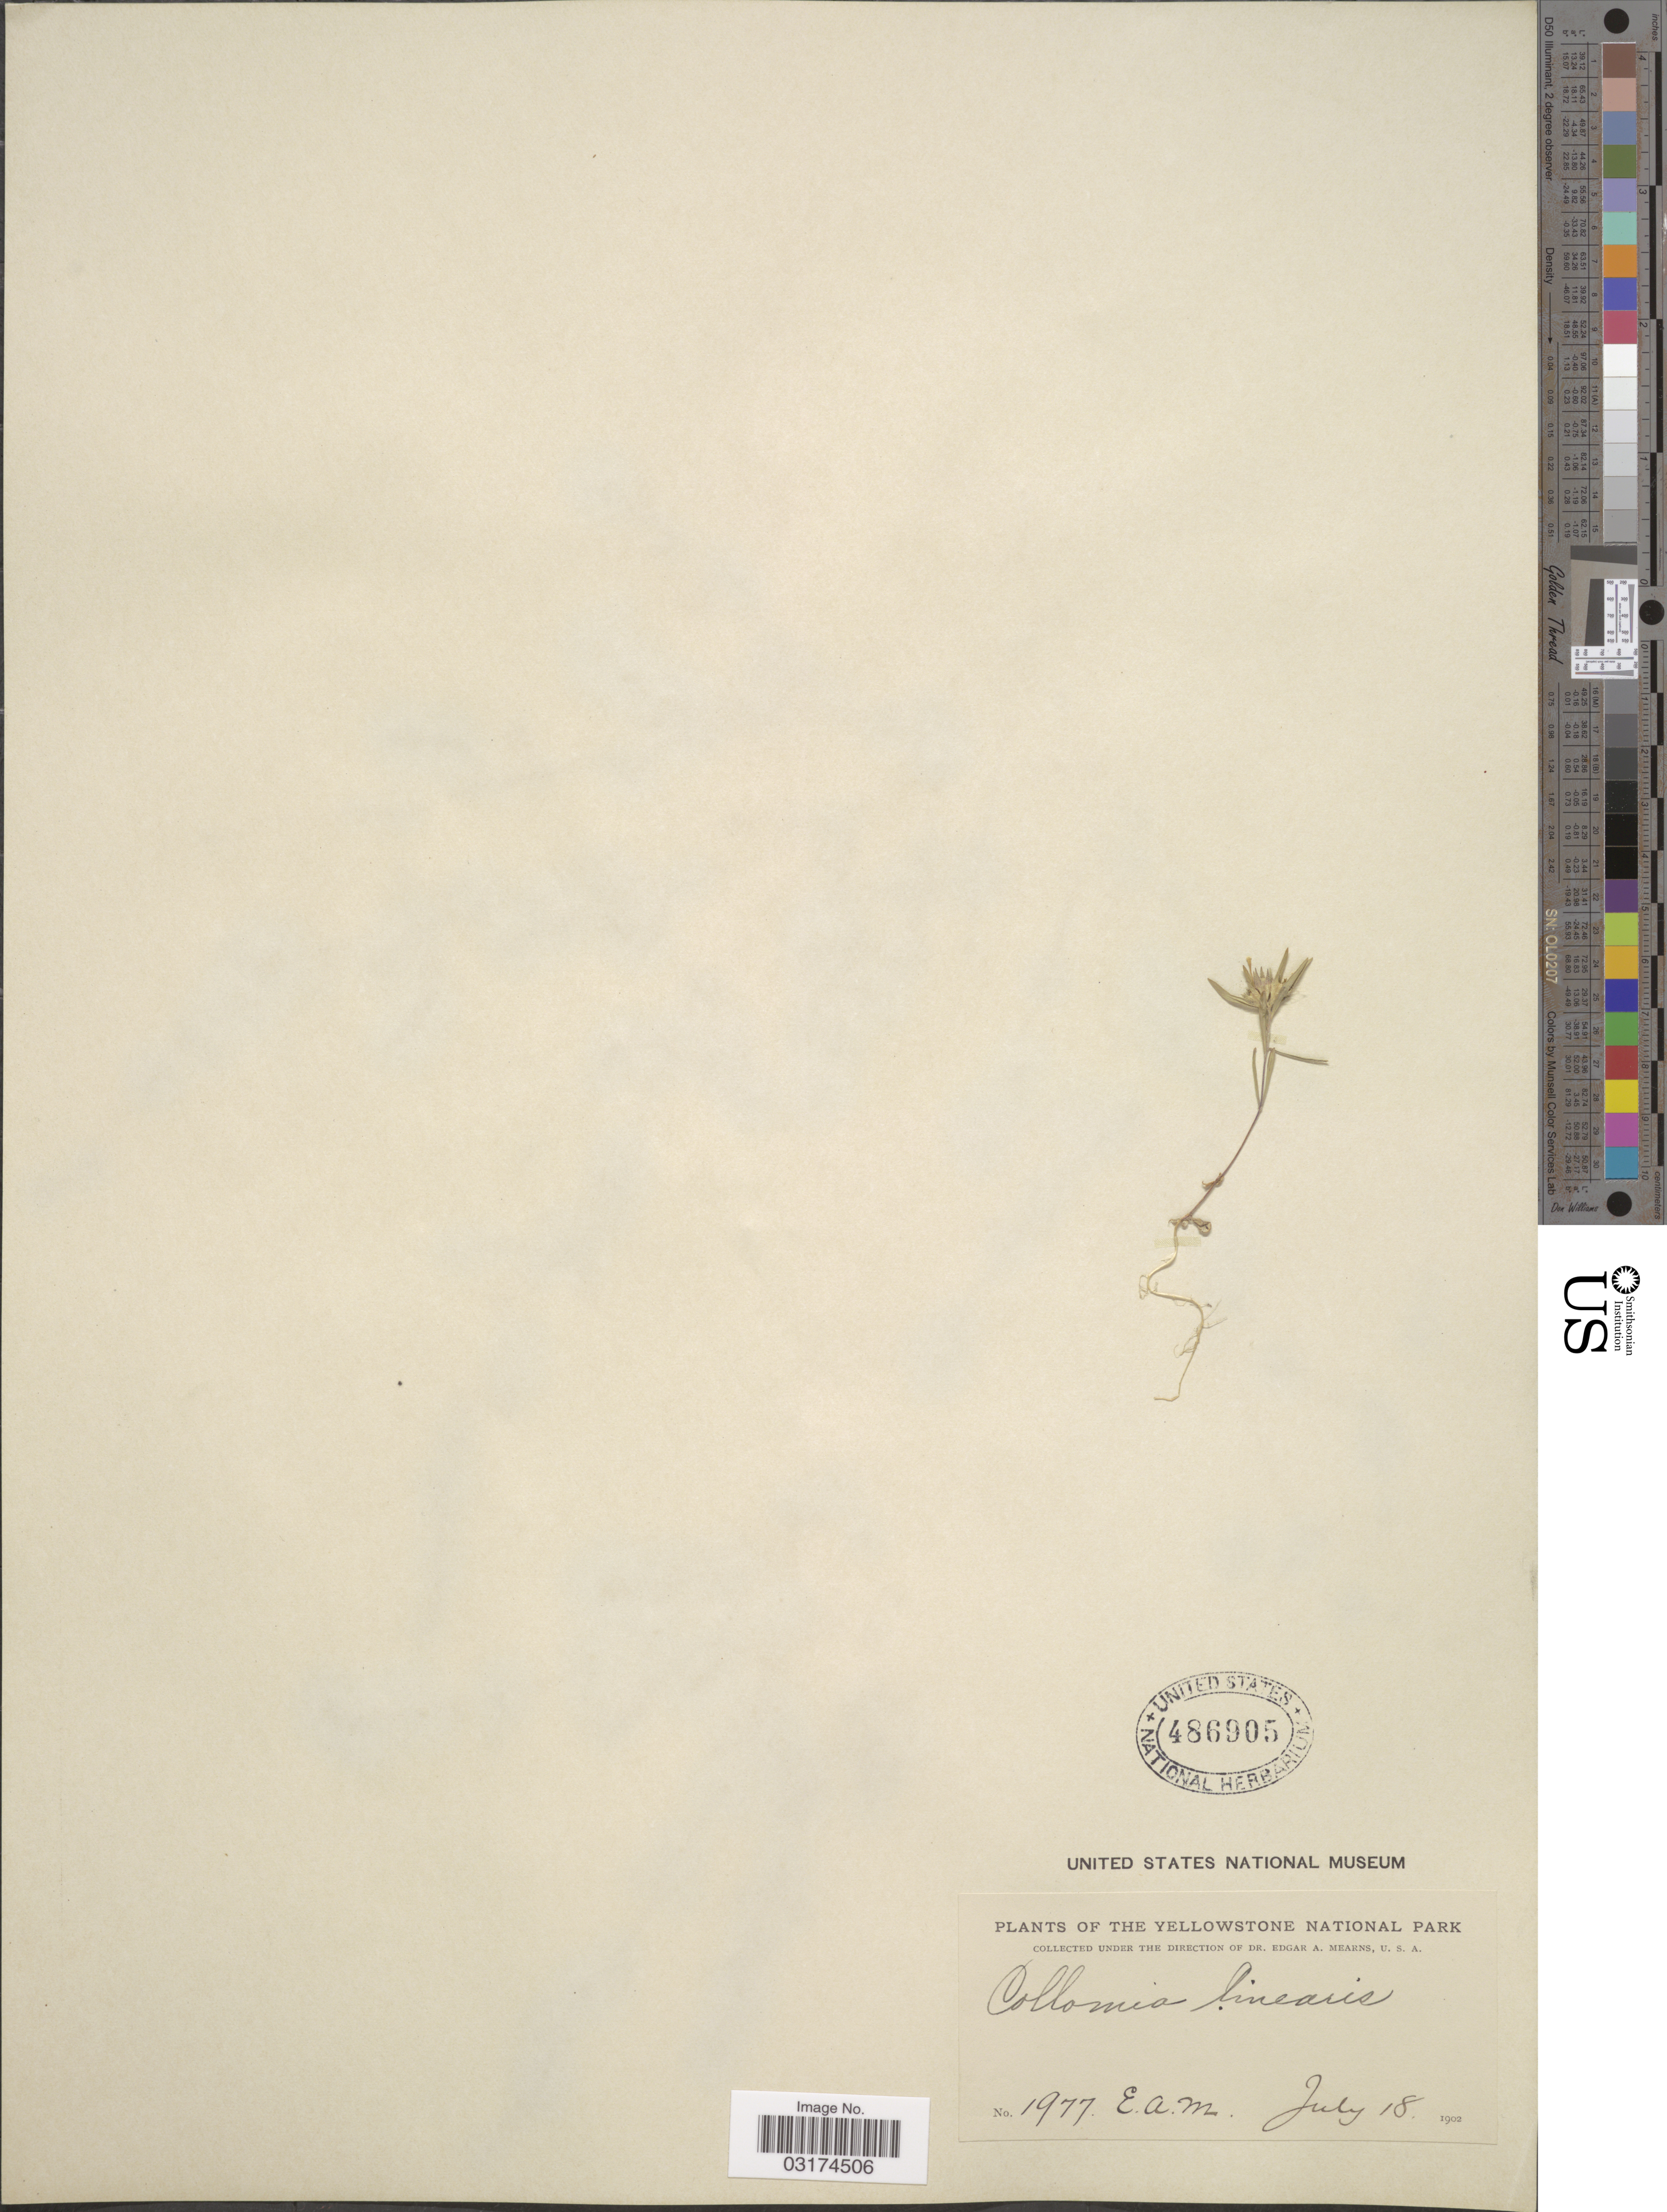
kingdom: Plantae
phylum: Tracheophyta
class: Magnoliopsida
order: Ericales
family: Polemoniaceae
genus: Collomia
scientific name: Collomia linearis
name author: Nutt.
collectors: E. A. Mearns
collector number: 1977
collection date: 1902-07-18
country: United States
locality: Yellowstone National Park.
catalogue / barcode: US 486905